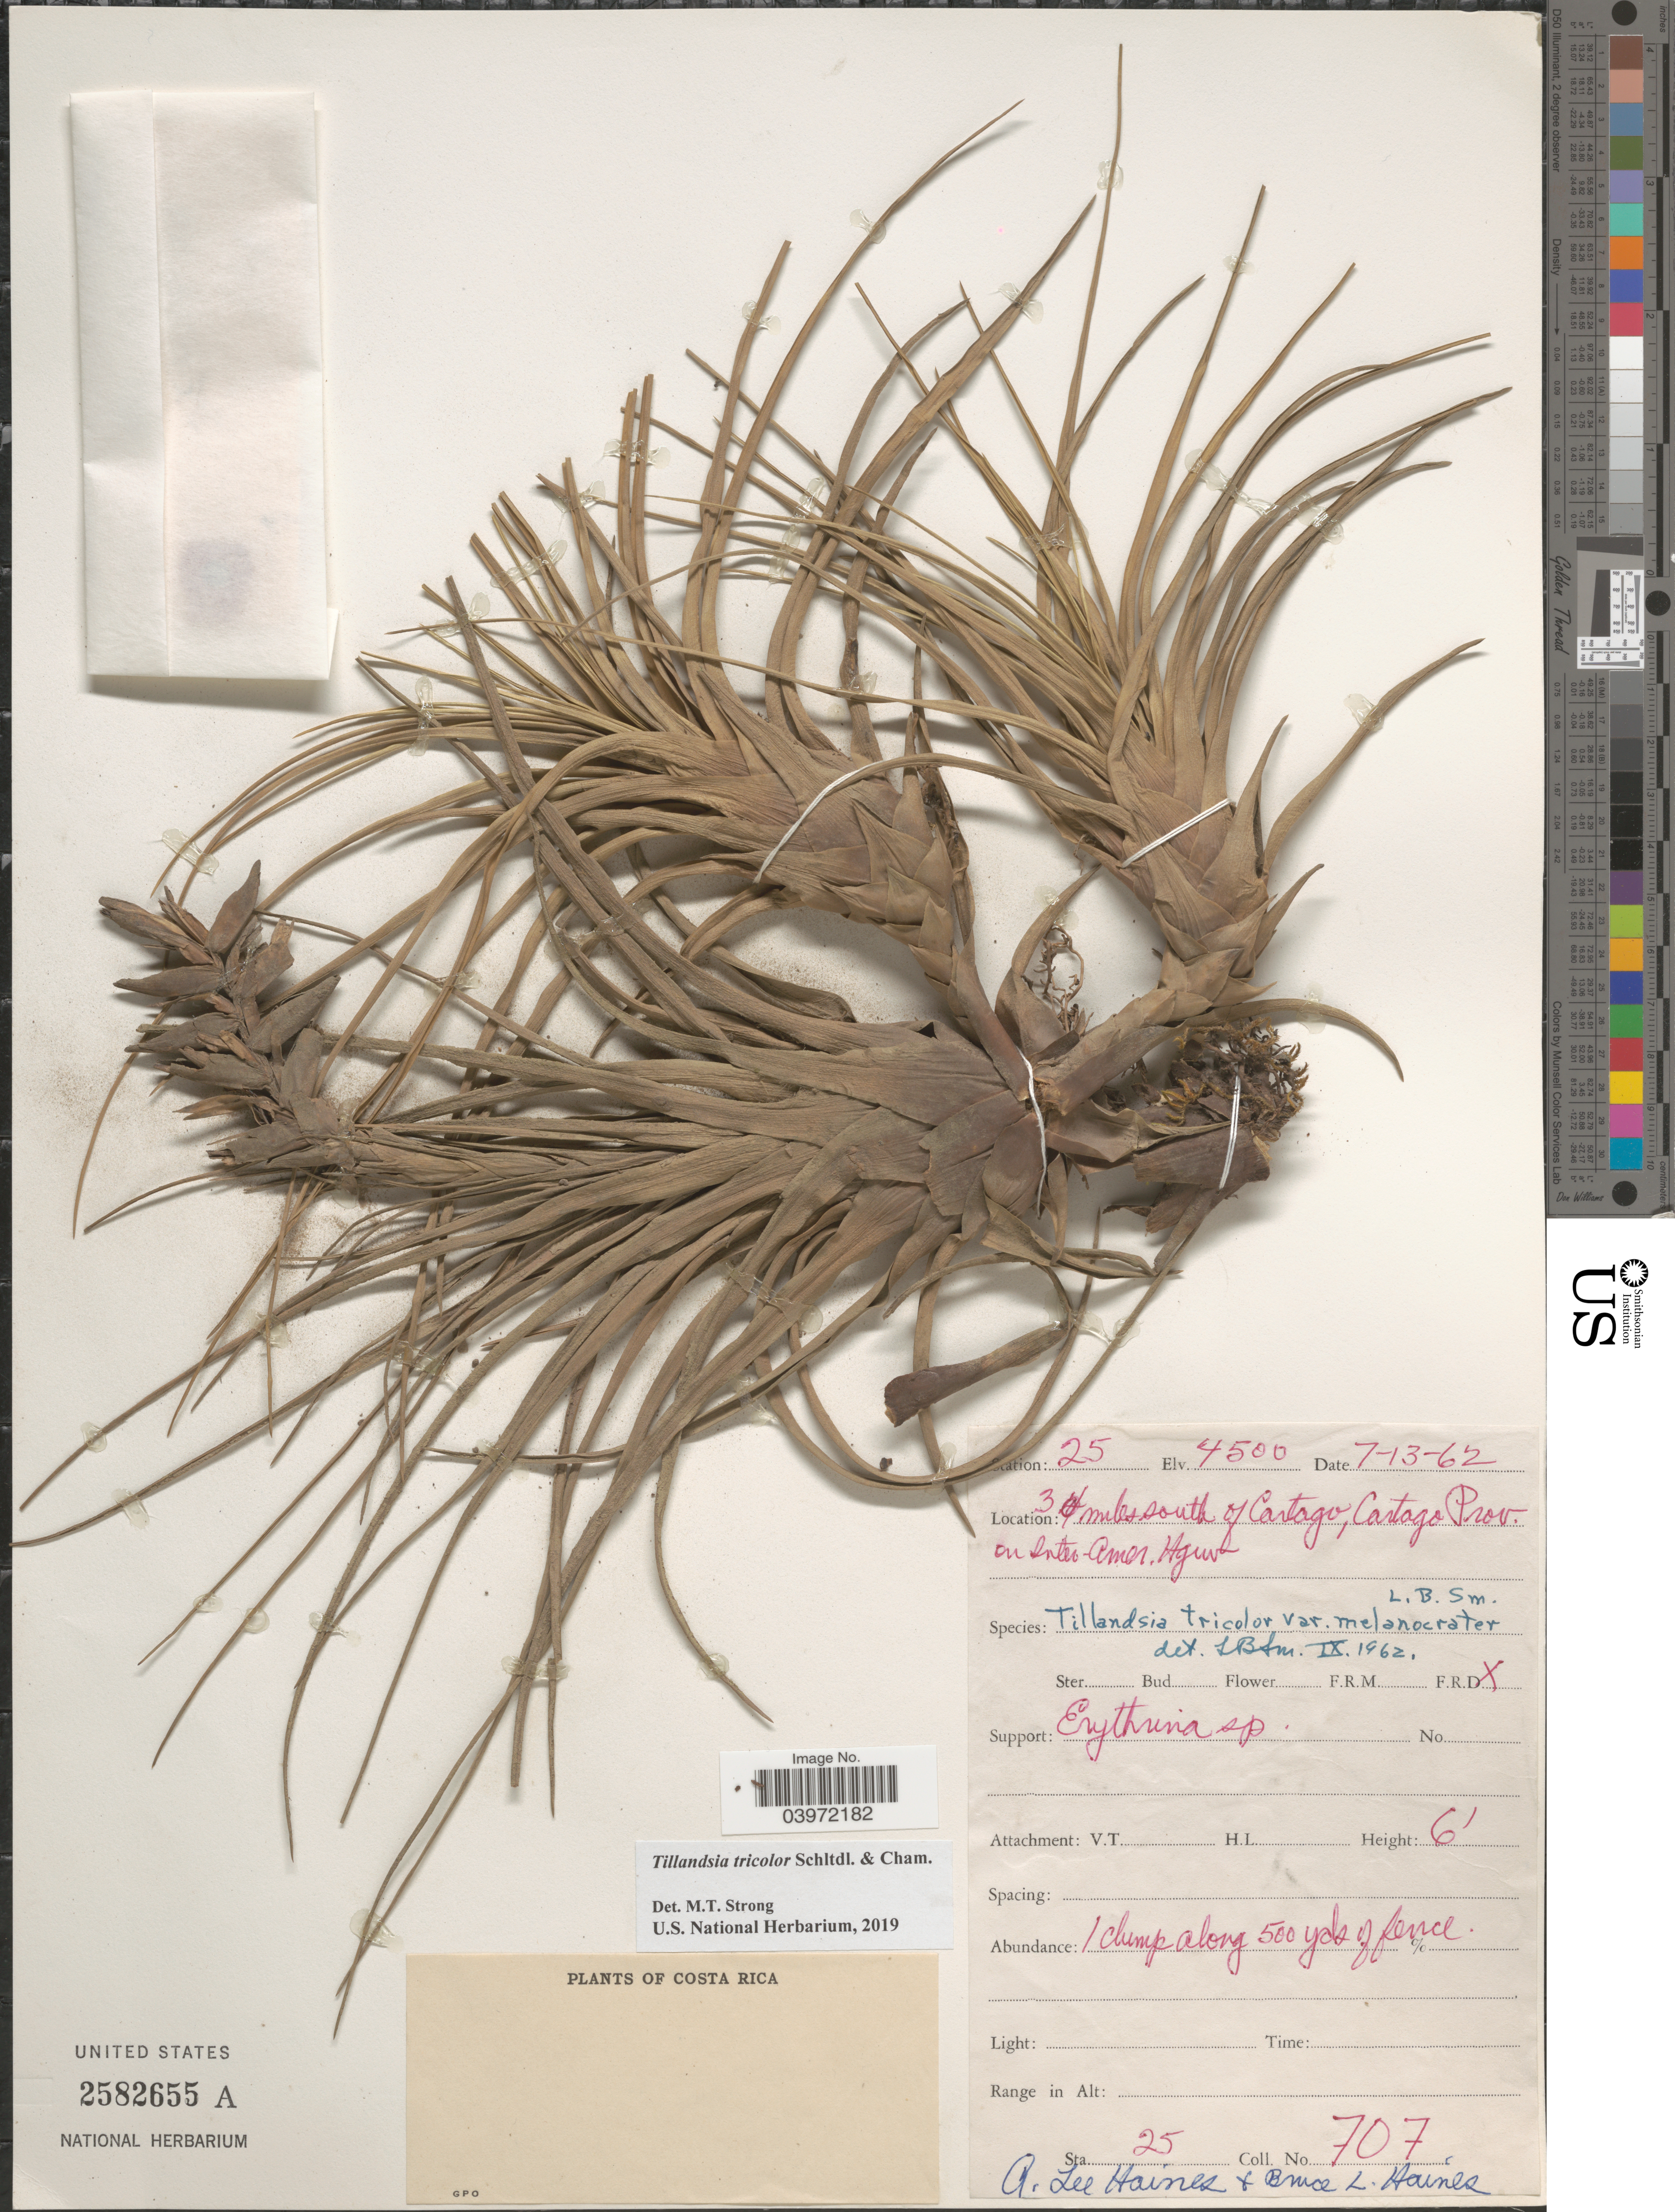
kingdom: Plantae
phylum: Tracheophyta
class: Liliopsida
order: Poales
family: Bromeliaceae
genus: Tillandsia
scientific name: Tillandsia tricolor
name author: Schltdl. & Cham.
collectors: A. L. Haines & B. L. Haines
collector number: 707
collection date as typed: Transcribed d/m/y: 13/7/62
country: Costa Rica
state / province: Cartago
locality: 3 miles south of Cartago, on Inter-Amer. Hgw. Station: 25.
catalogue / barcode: US 2582655A